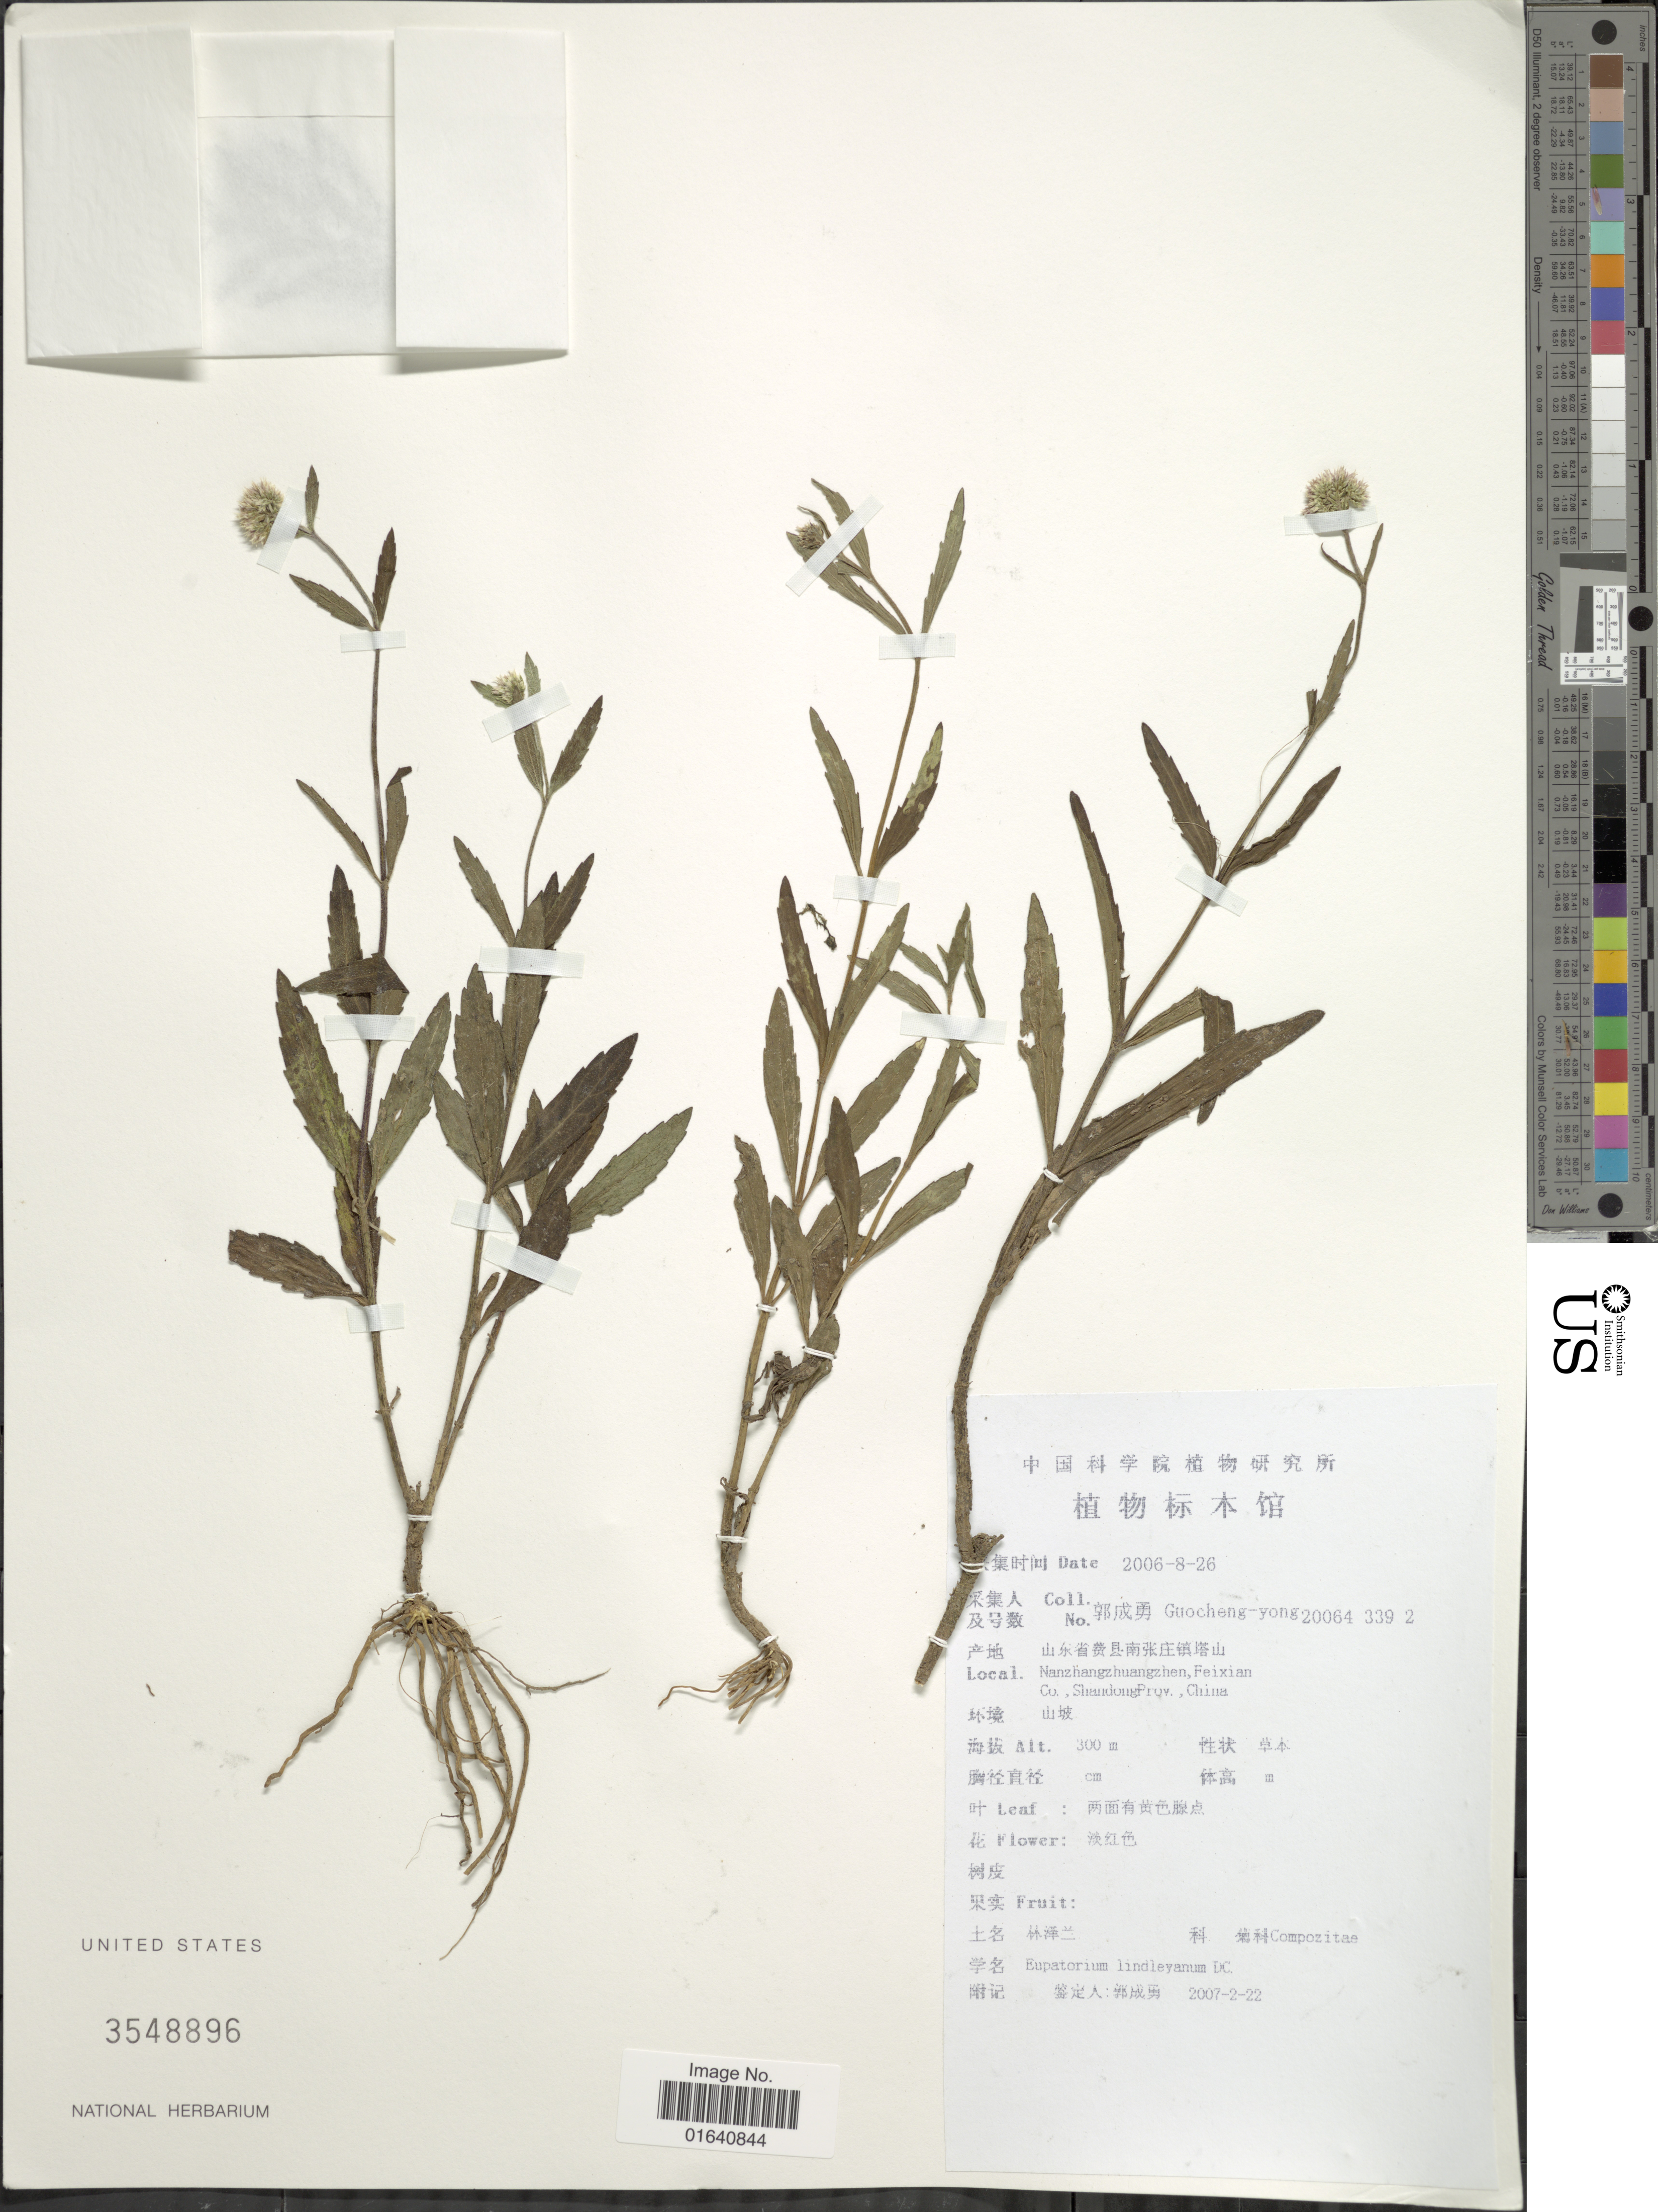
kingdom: Plantae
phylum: Tracheophyta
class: Magnoliopsida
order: Asterales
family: Asteraceae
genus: Eupatorium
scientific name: Eupatorium lindleyanum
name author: DC.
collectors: Goucheng-yong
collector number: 20064 339 2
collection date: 2006-08-26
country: China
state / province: Shandong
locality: Nanzhangshuangzhen, Feixian Co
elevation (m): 300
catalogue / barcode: US 3548896